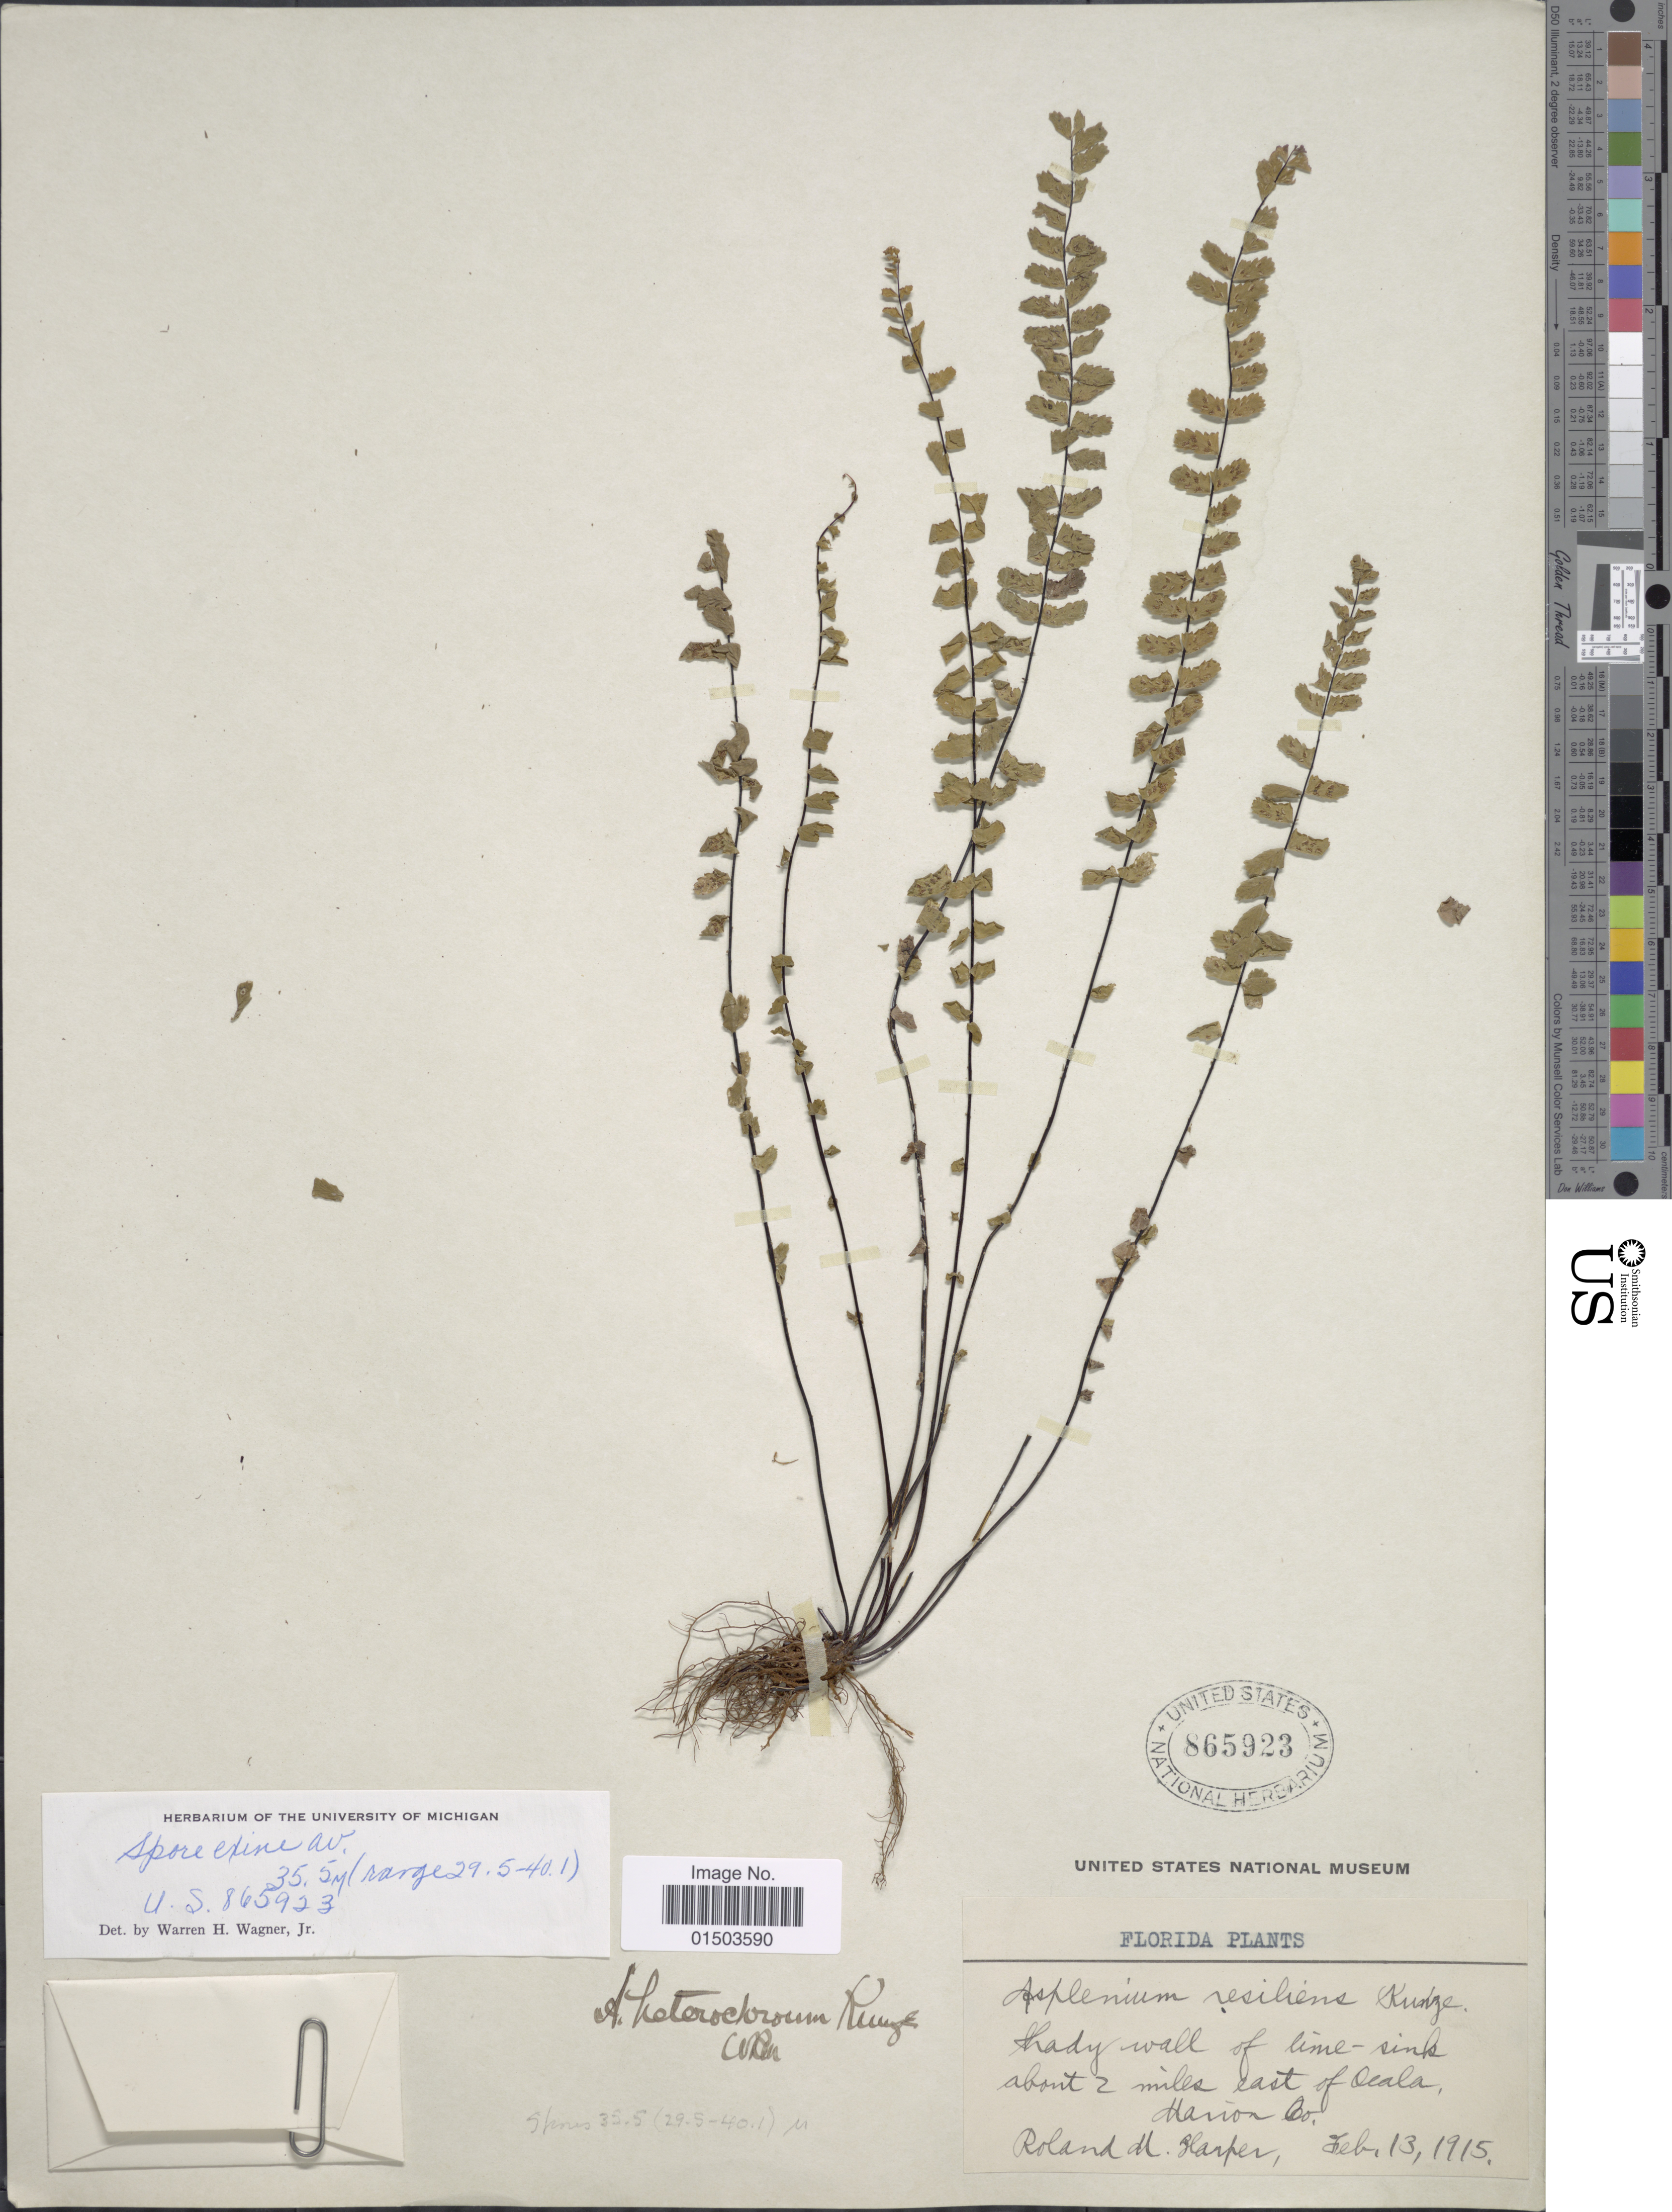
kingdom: Plantae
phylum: Tracheophyta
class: Polypodiopsida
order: Polypodiales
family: Aspleniaceae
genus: Asplenium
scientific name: Asplenium heterochroum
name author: Kunze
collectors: R. M. Harper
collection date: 1915-02-13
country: United States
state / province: Florida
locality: Florida, Shady wall of lime-sink about 2 miles east of Ocala, Marion Co.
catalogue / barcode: US 865923